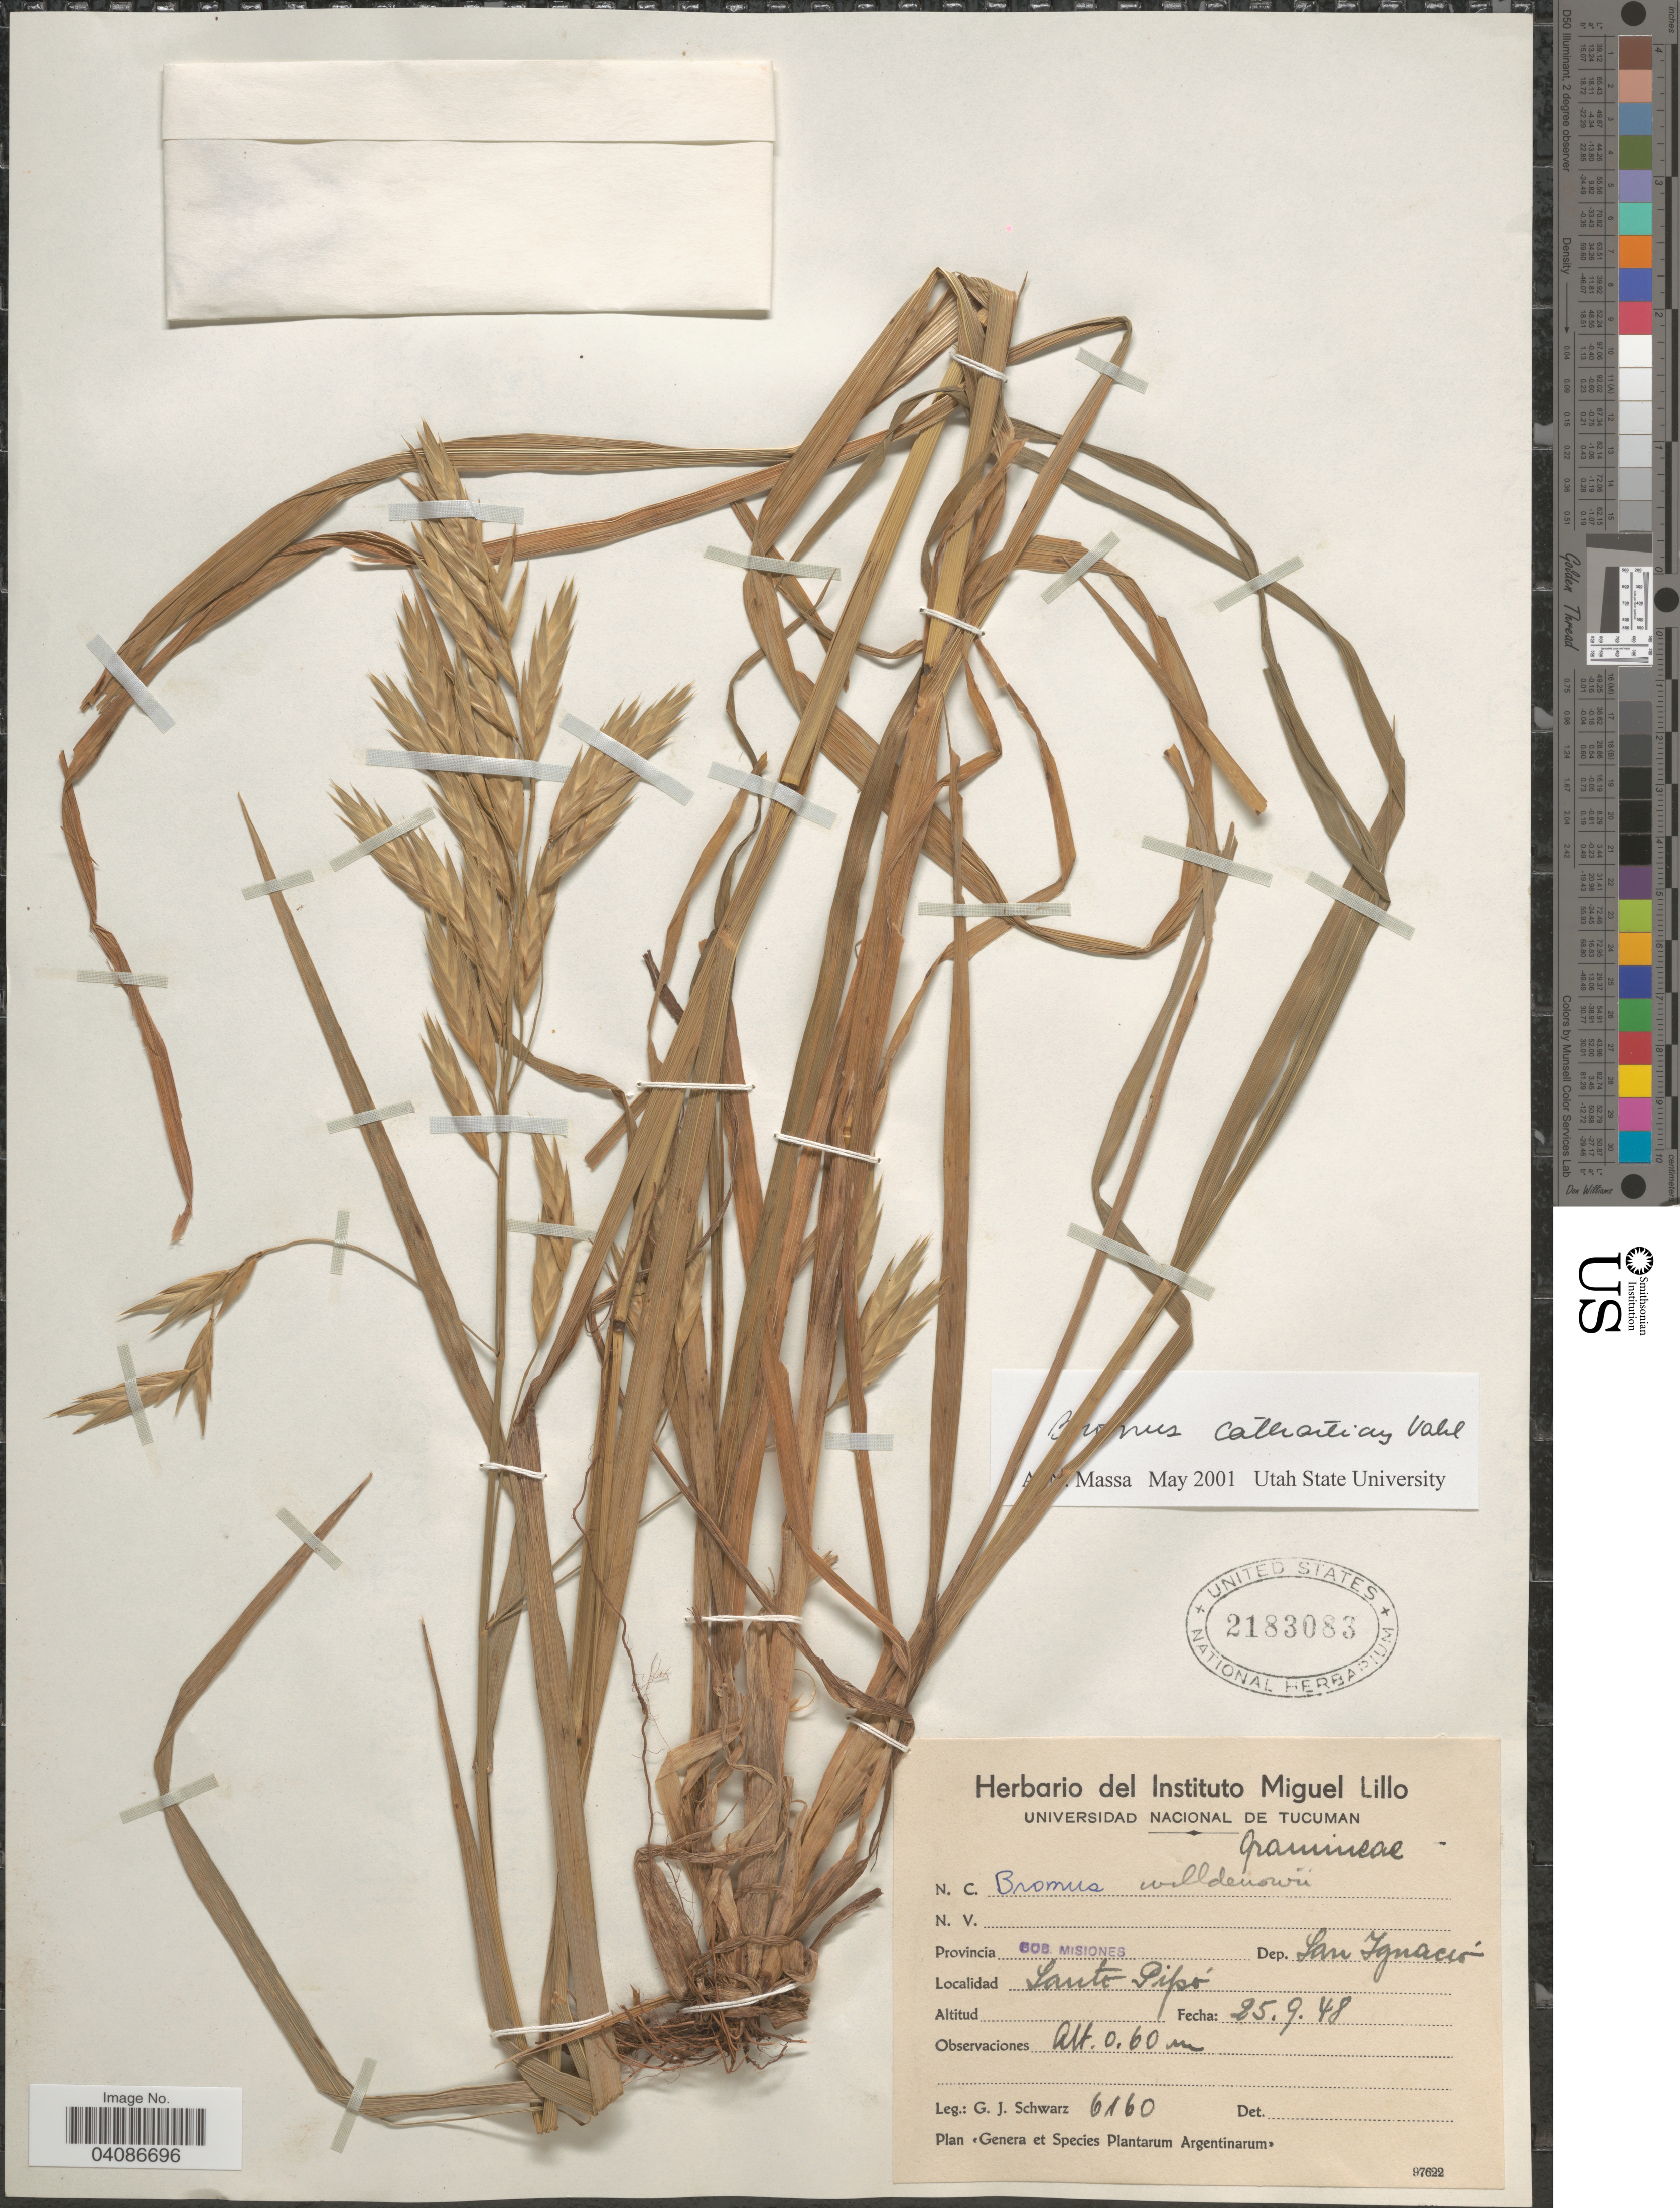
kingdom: Plantae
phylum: Tracheophyta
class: Liliopsida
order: Poales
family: Poaceae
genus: Bromus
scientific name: Bromus catharticus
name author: Vahl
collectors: G. J. Schwarz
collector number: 6160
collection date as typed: Transcribed d/m/y: 25/9/48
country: Argentina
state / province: Misiones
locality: Gob. Misiones. Dep. San Ignacio. Santo Pipó.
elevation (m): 0.6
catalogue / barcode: US 2183083